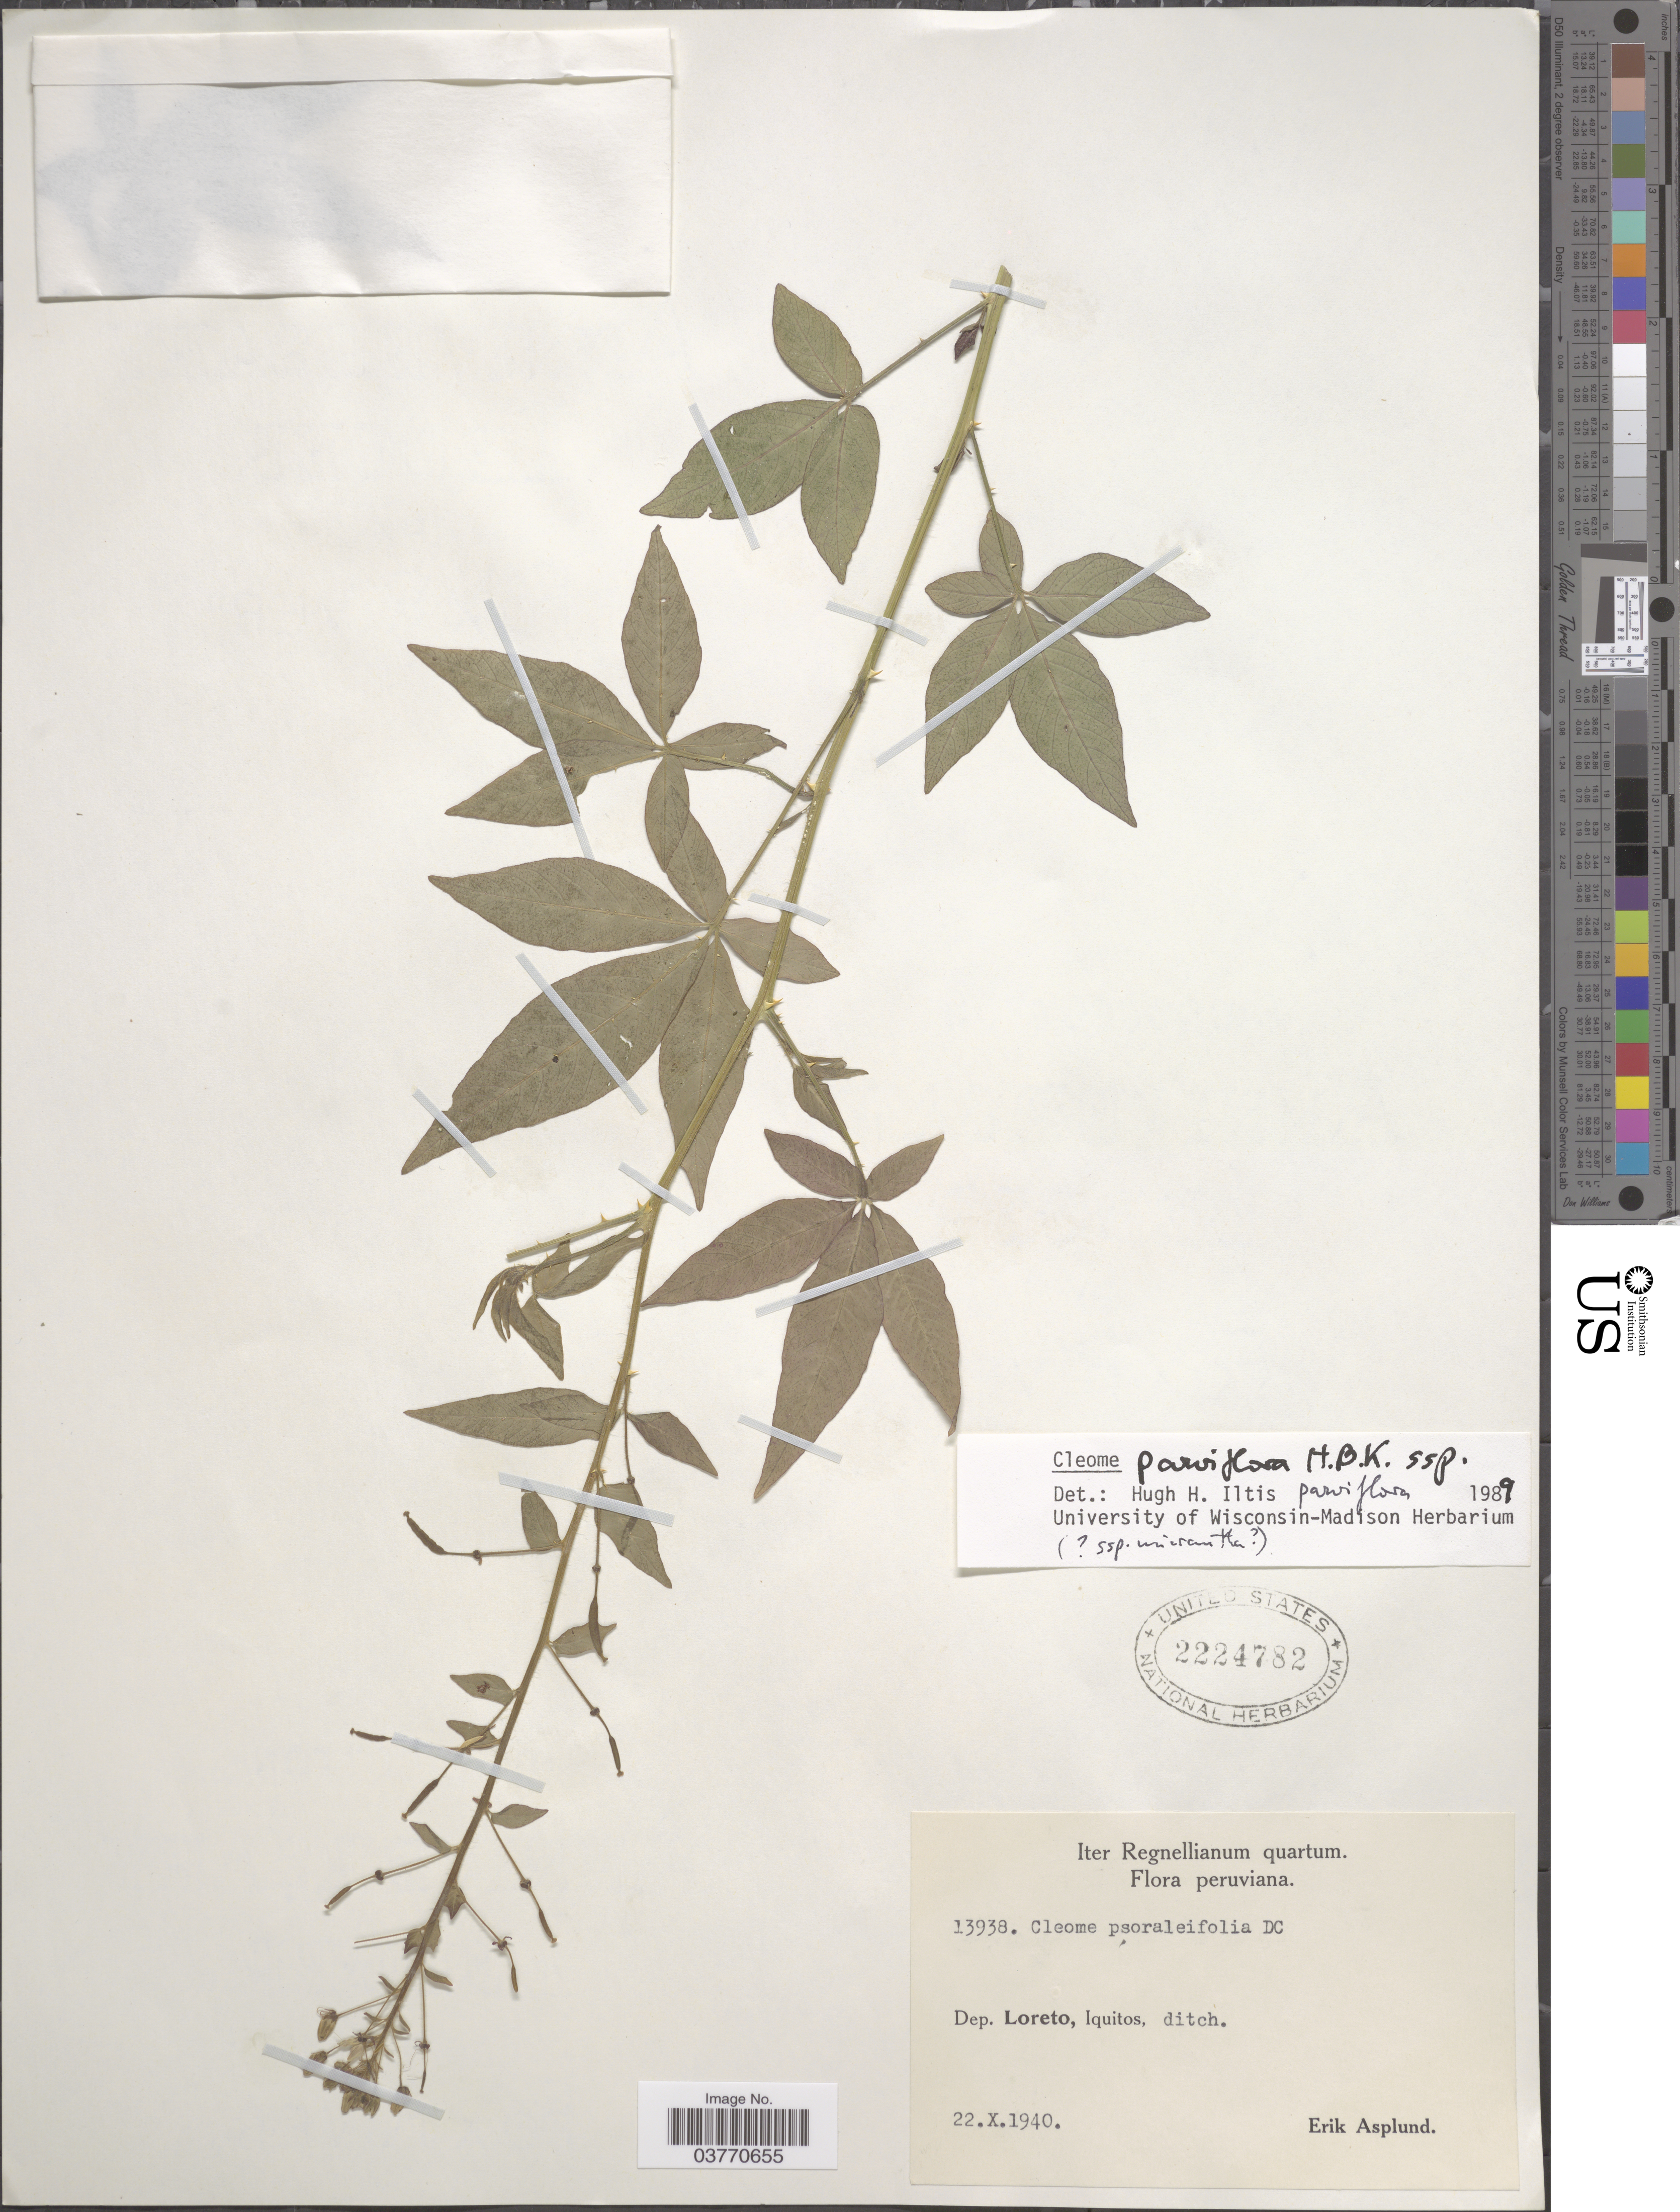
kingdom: Plantae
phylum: Tracheophyta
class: Magnoliopsida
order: Brassicales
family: Cleomaceae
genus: Tarenaya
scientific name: Tarenaya parviflora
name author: (Kunth) Iltis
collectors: E. Asplund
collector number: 13938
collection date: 1940-10-22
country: Peru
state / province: Loreto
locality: Dep. Loreto, Iquitos.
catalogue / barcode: US 2224782